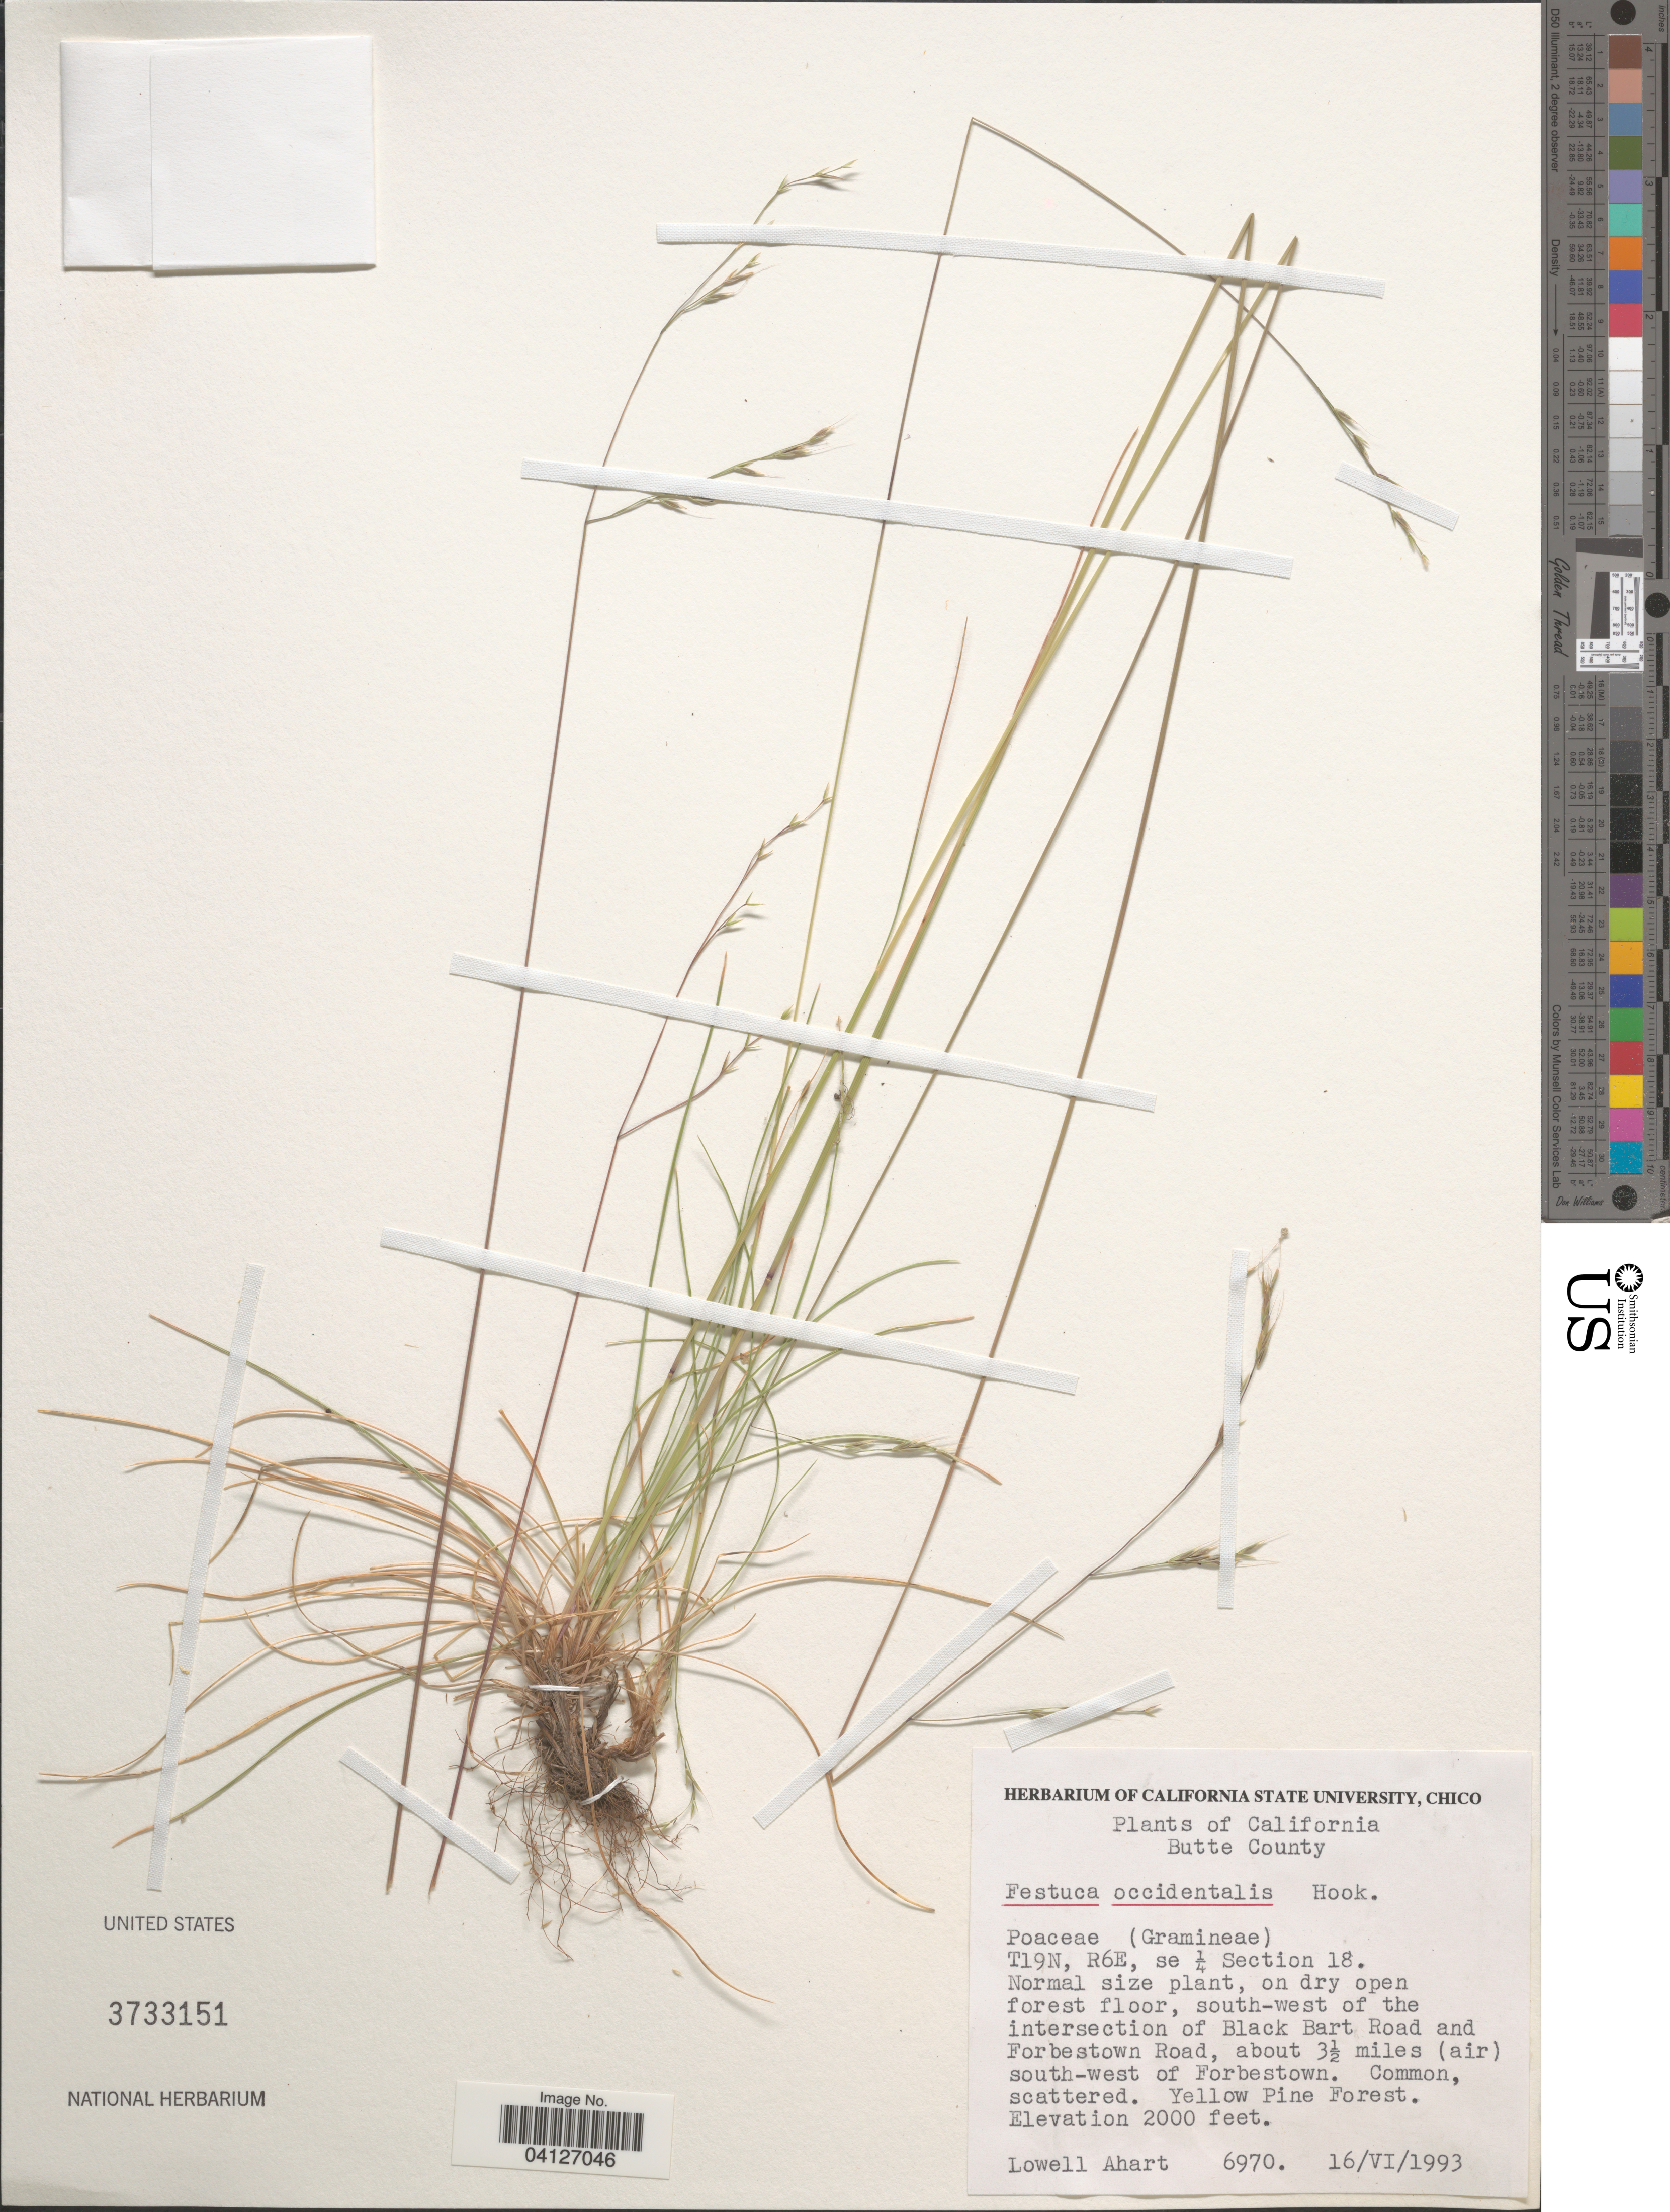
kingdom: Plantae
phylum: Tracheophyta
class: Liliopsida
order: Poales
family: Poaceae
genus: Festuca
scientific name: Festuca occidentalis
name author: Hook.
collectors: L. Ahart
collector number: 6970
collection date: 1993-06-16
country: United States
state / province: California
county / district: Butte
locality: Butte County. T19N, R6E, se ¼ Section 18. South-west of the intersection of Black Bart Road and Forbestown Road, about 3½ miles (air) south-west of Forbestown.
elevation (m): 610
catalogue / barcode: US 3733151